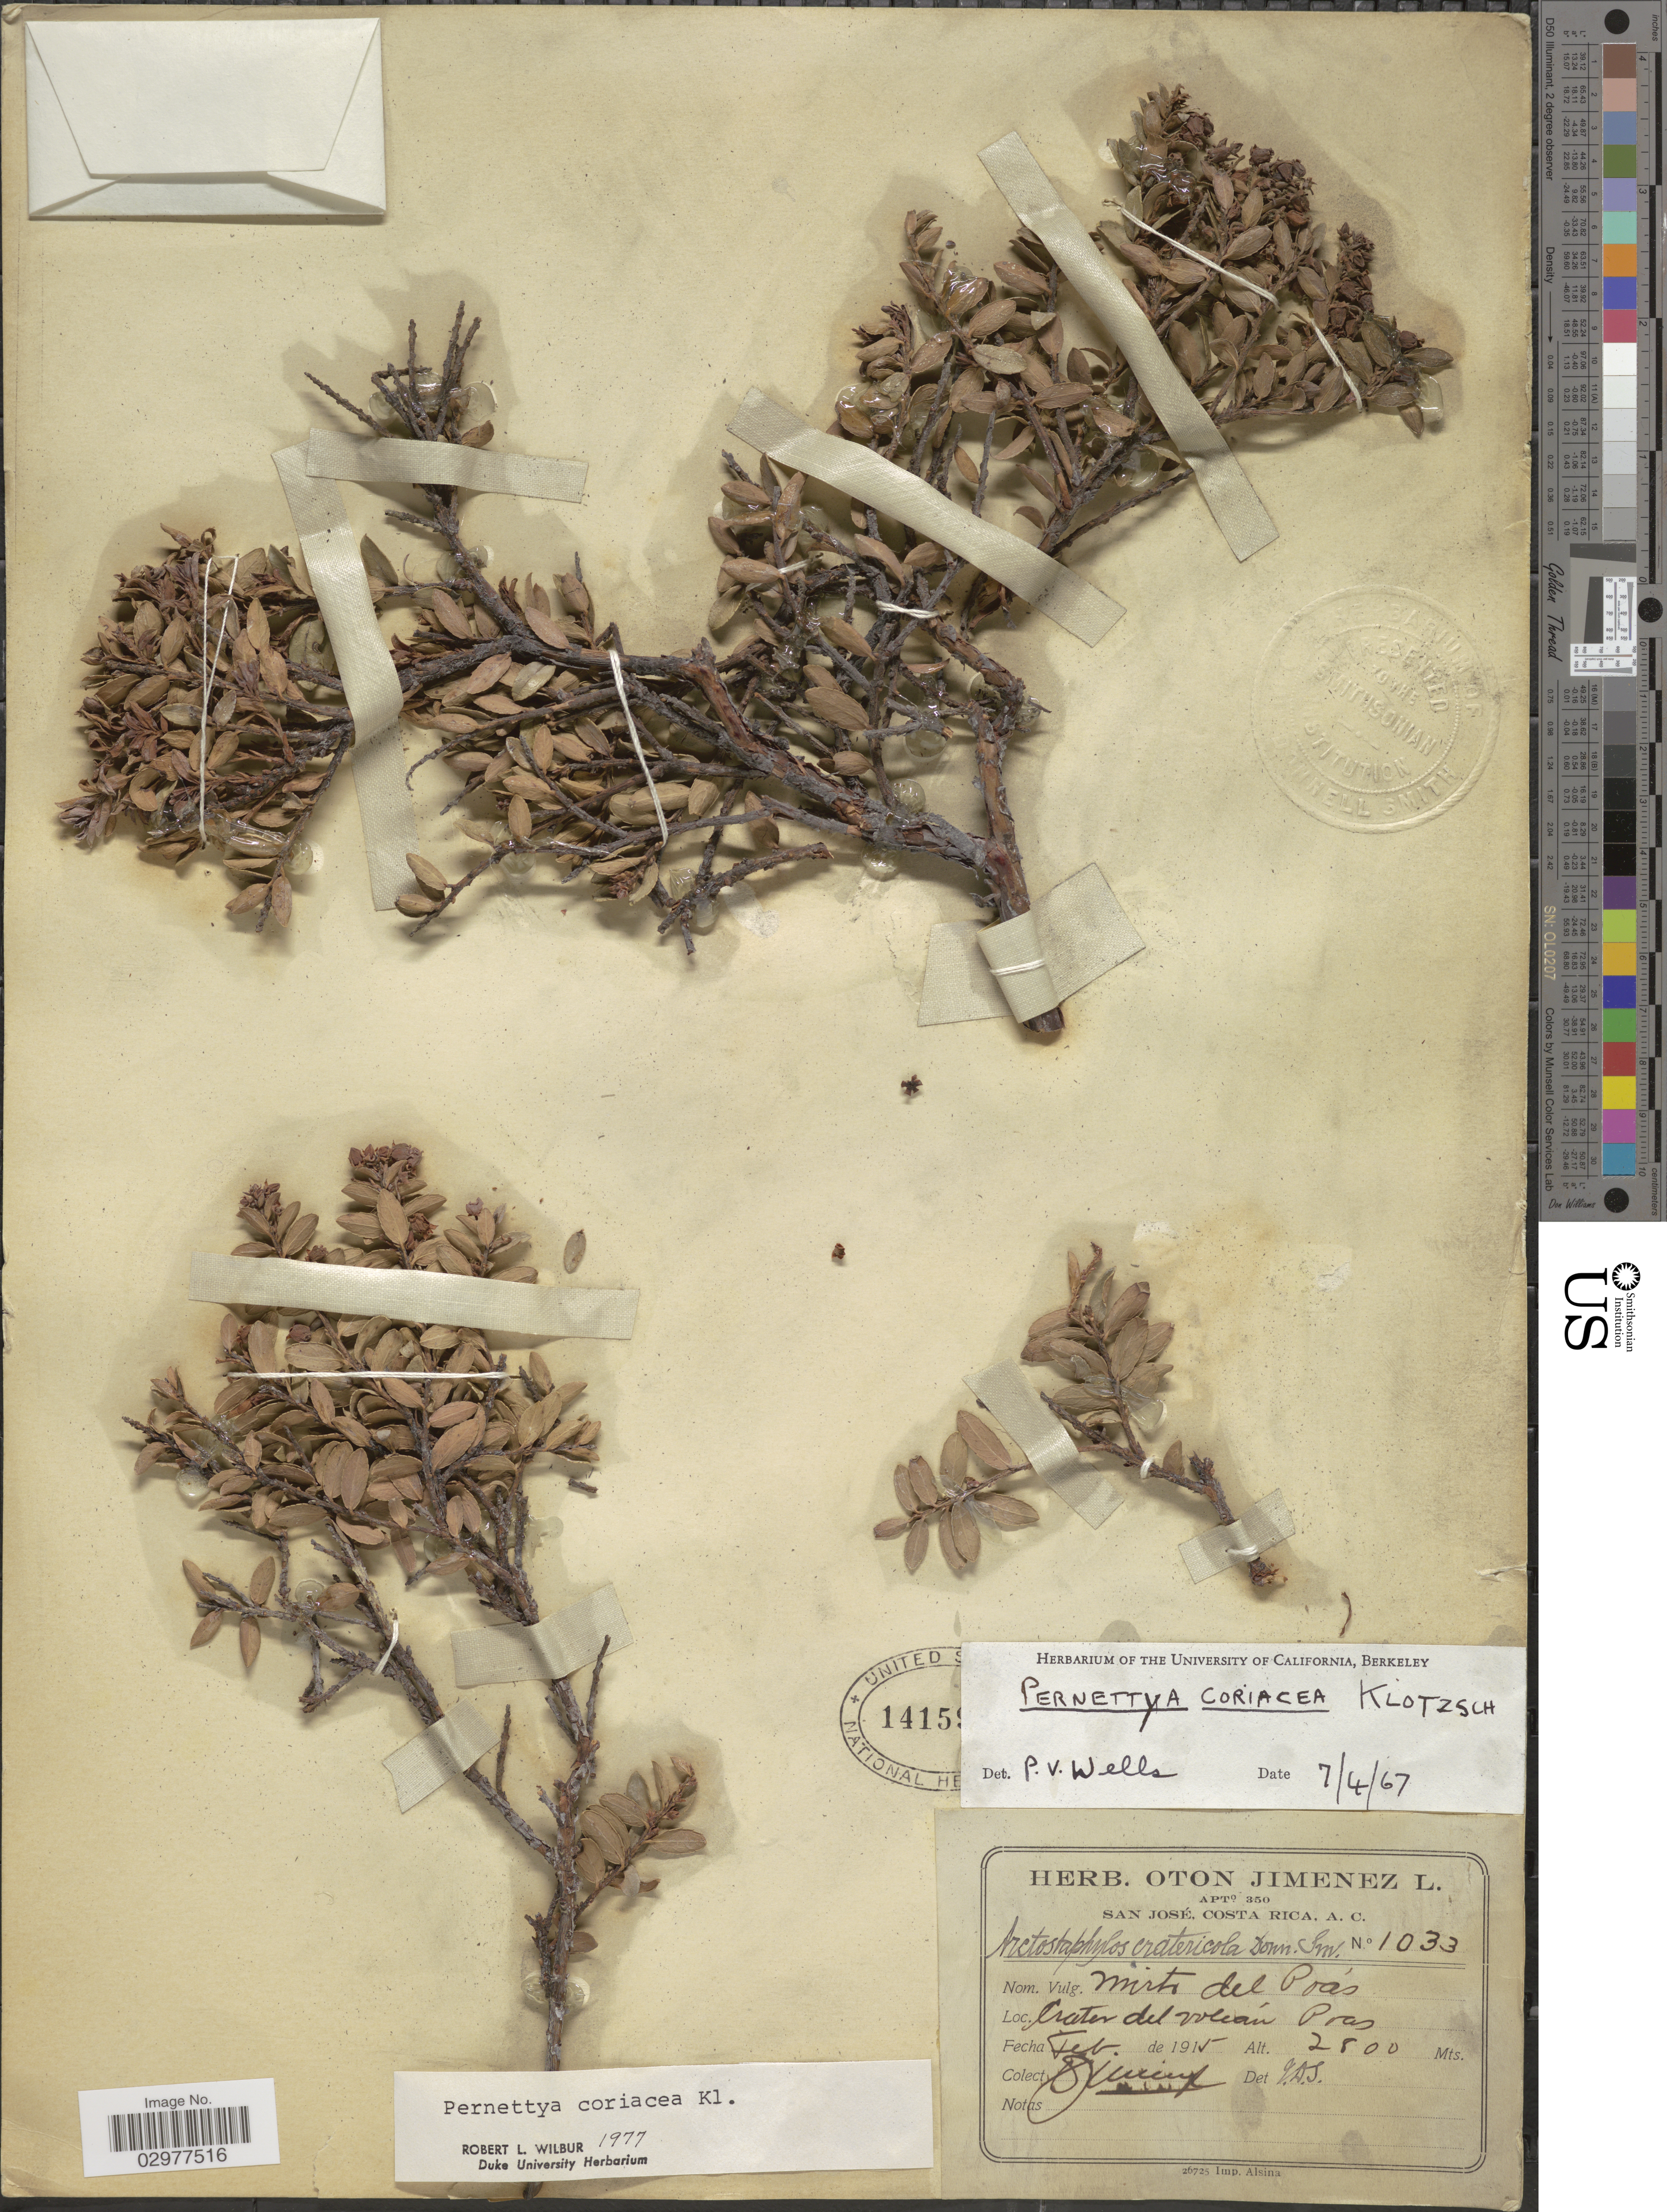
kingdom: Plantae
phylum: Tracheophyta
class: Magnoliopsida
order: Ericales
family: Ericaceae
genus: Pernettya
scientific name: Pernettya prostrata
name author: (Cav.) DC.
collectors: O. Jimenez L.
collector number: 1033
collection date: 1915-02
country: Costa Rica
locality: Mirto del Poás, Crater del volcán Poas.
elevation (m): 2800